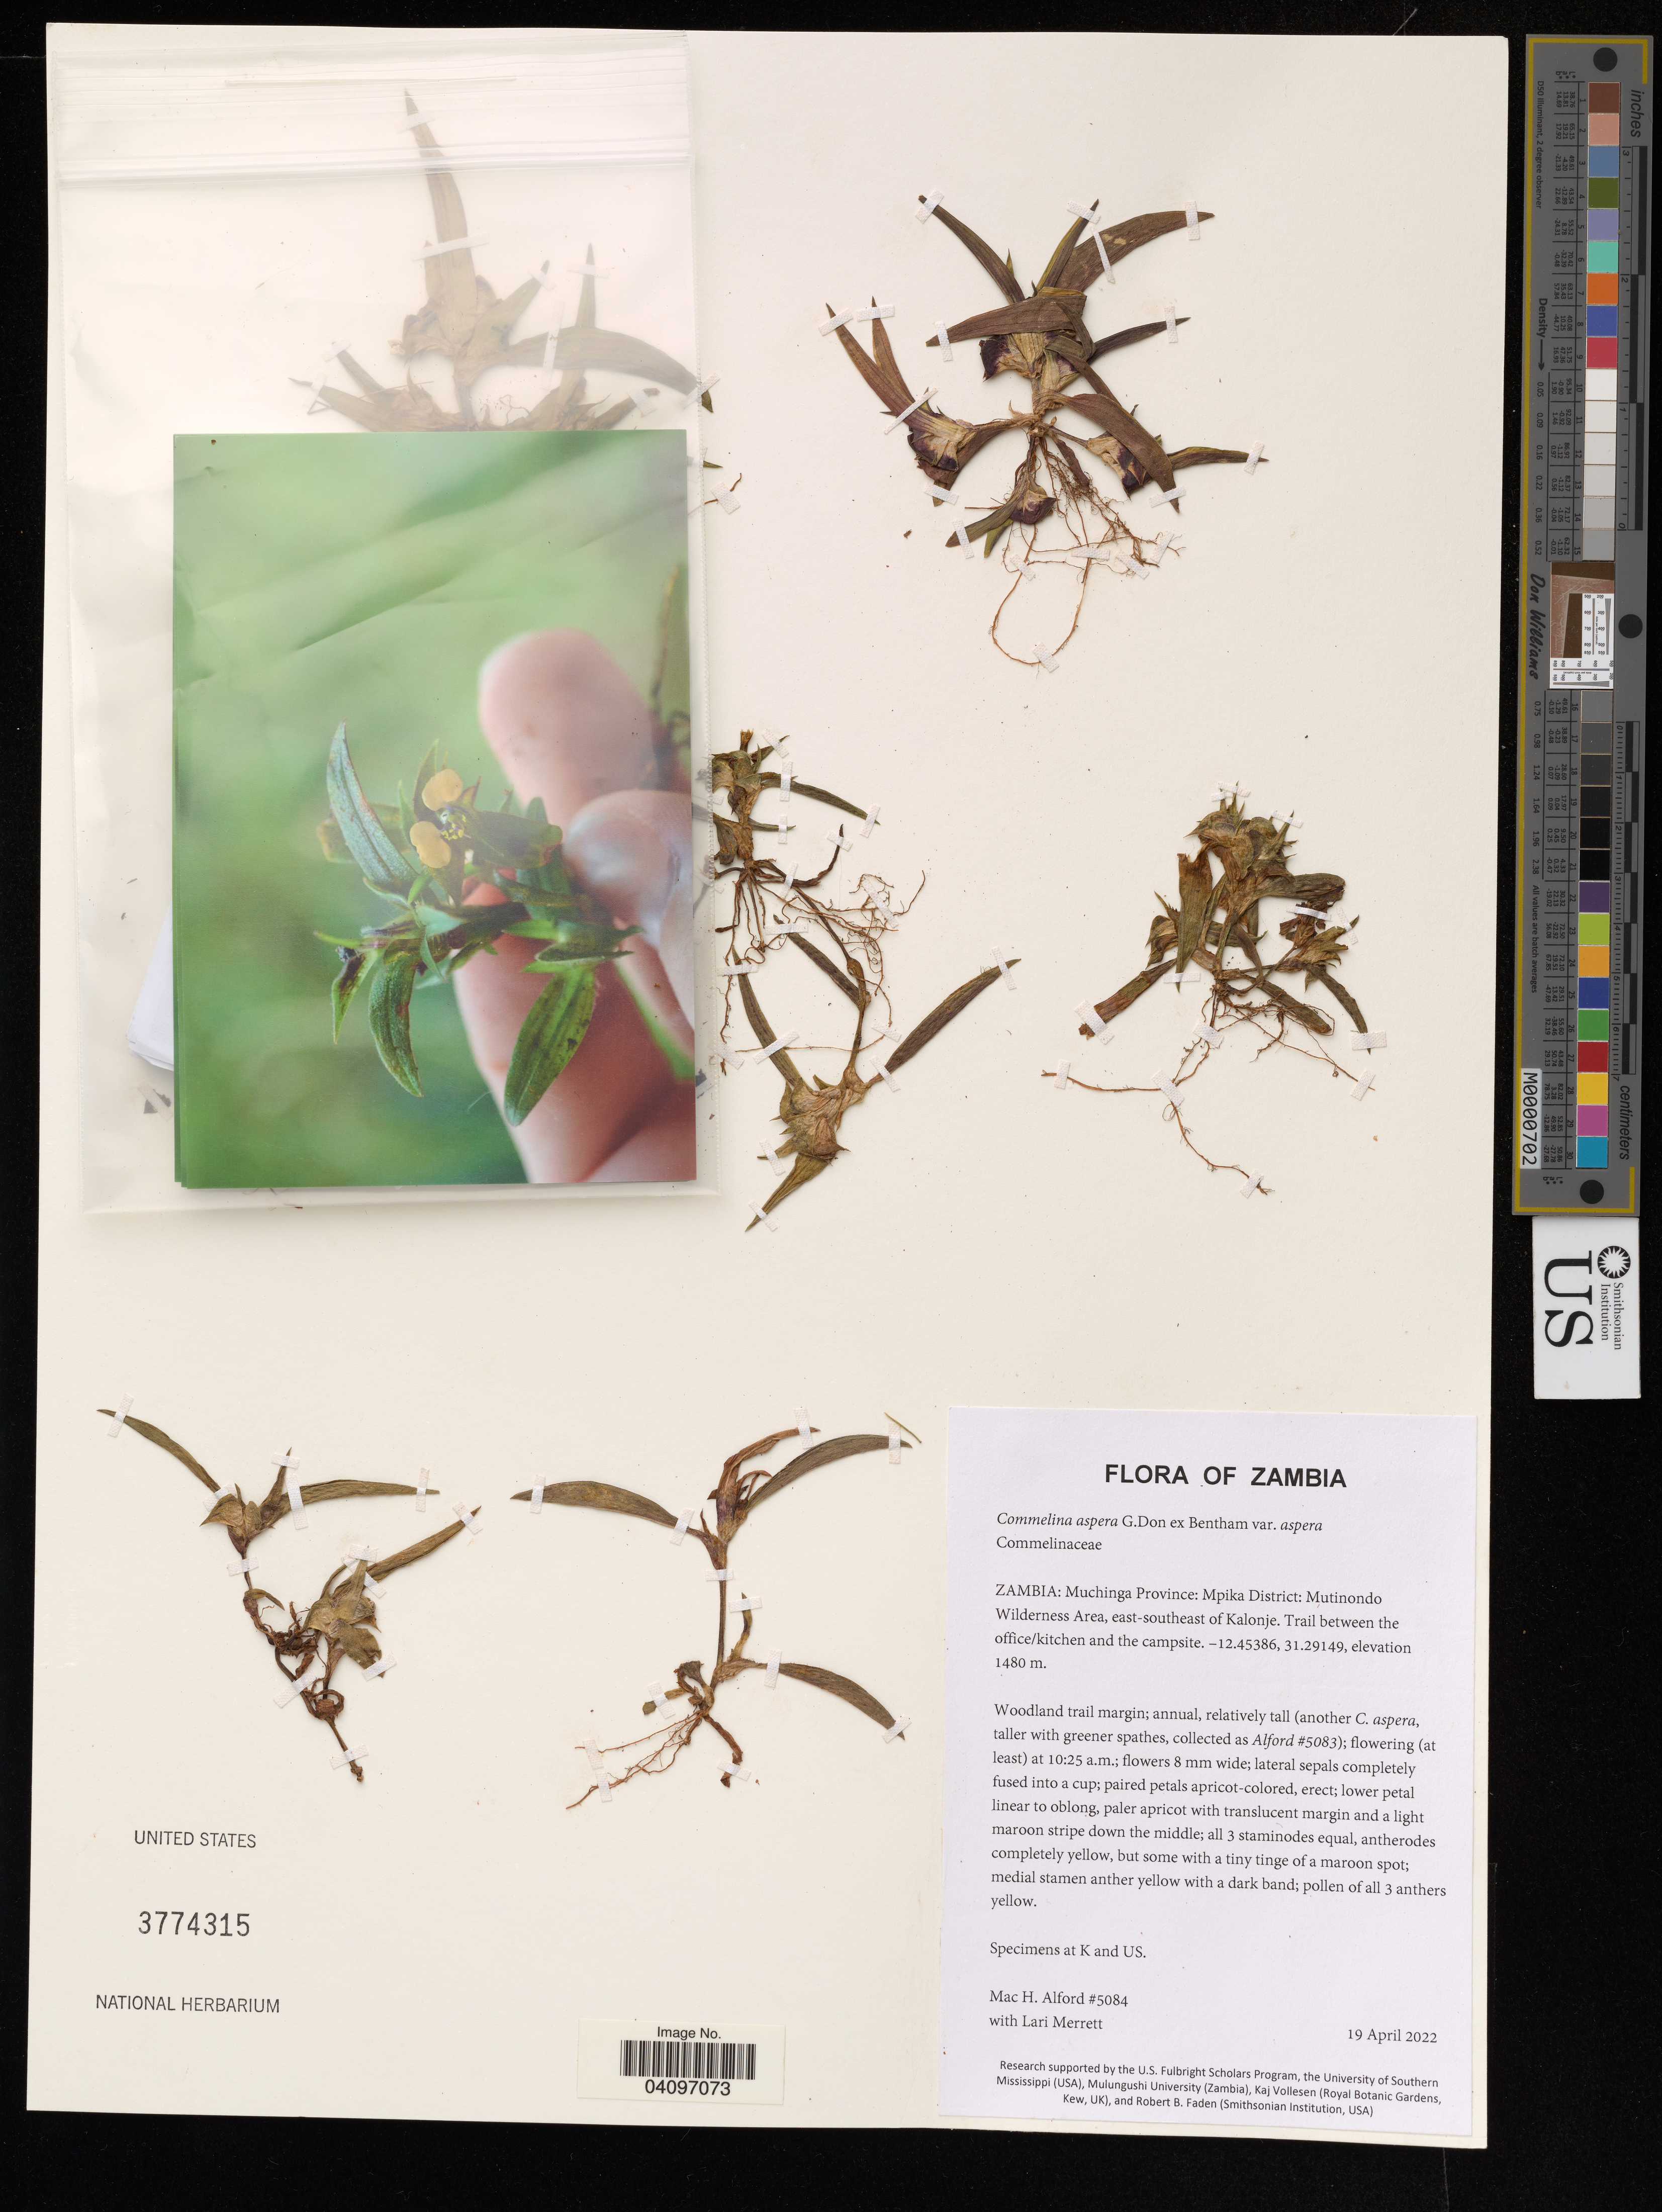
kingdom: Plantae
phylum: Tracheophyta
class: Liliopsida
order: Commelinales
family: Commelinaceae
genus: Commelina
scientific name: Commelina aspera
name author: G. Don ex Benth.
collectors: M. H. Alford & L. Merrett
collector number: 5084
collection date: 2022-04-19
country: Zambia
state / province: Muchinga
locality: Mpika District: Mutinondo Wilderness Area, east-southeast of Kalonje. Trail between the office/kitchen and the campsite.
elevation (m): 1480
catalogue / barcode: US 3774315